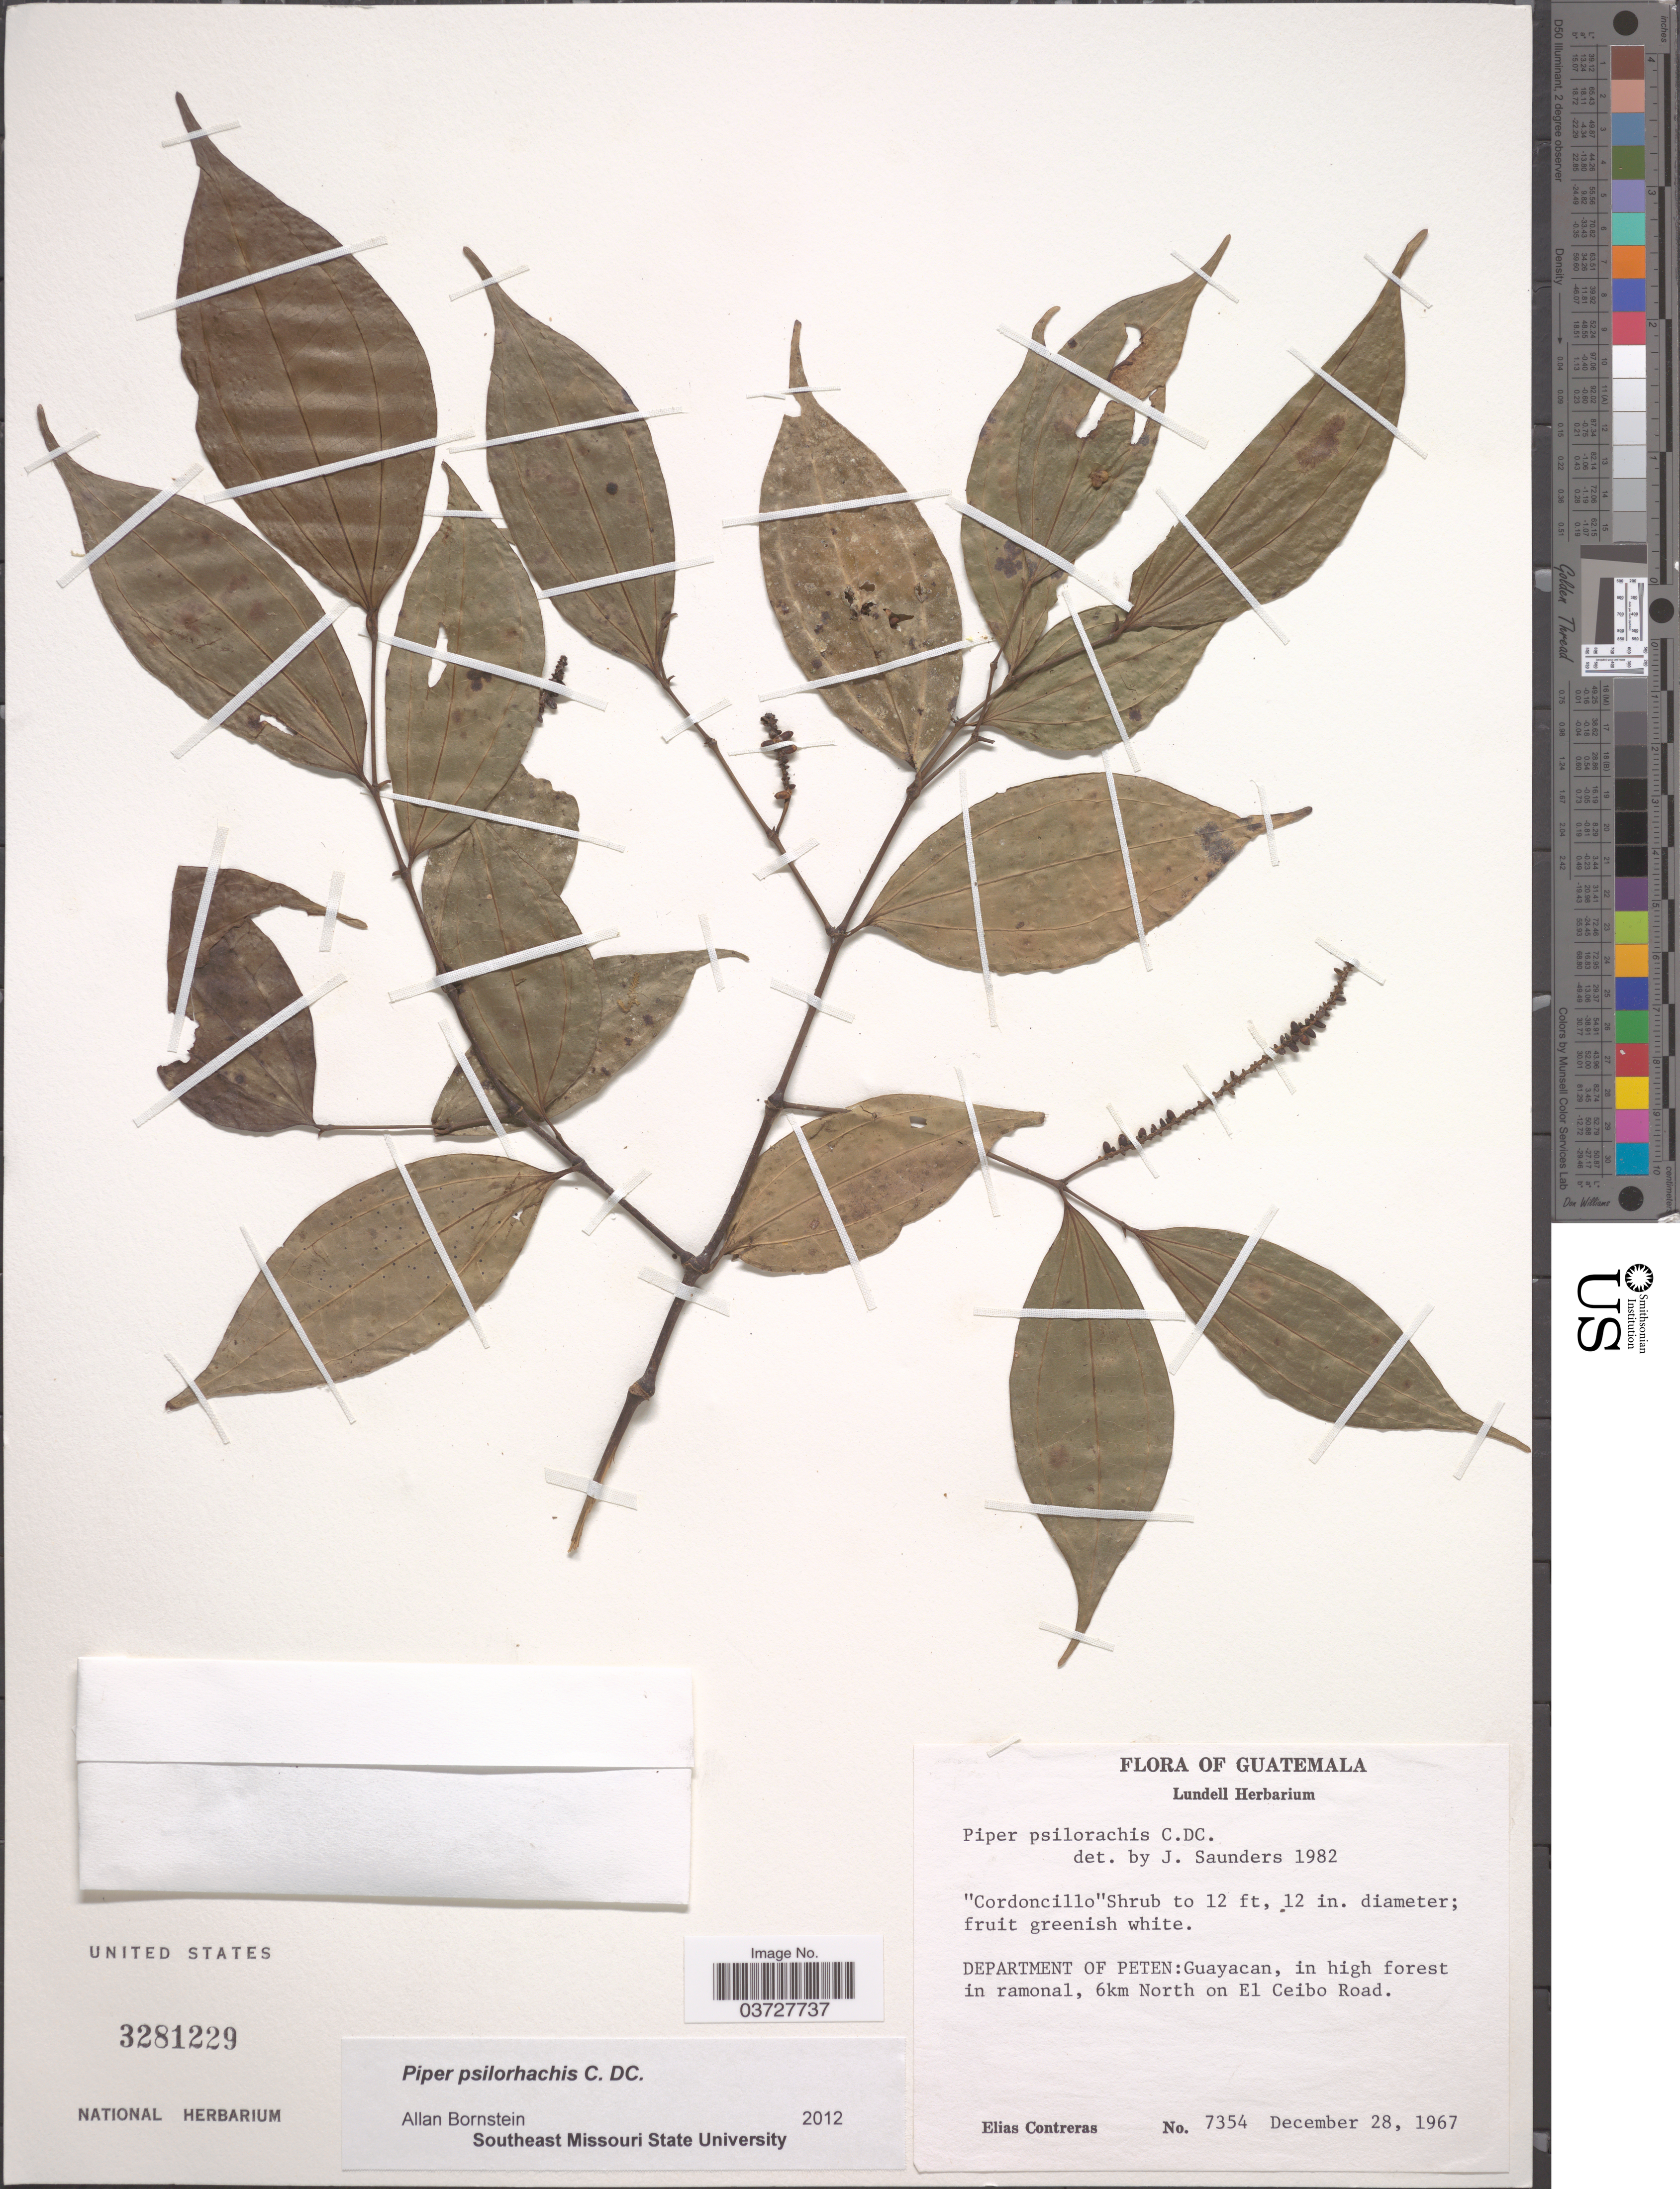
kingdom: Plantae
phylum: Tracheophyta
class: Magnoliopsida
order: Piperales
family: Piperaceae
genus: Piper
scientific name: Piper psilorhachis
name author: C. DC.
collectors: E. Contreras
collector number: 7354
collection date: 1967-12-28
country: Guatemala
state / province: El Peten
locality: Department of Peten:Guayacan, in high forest in ramonal, 6 km North on El Ceibo Road.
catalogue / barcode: US 3281229